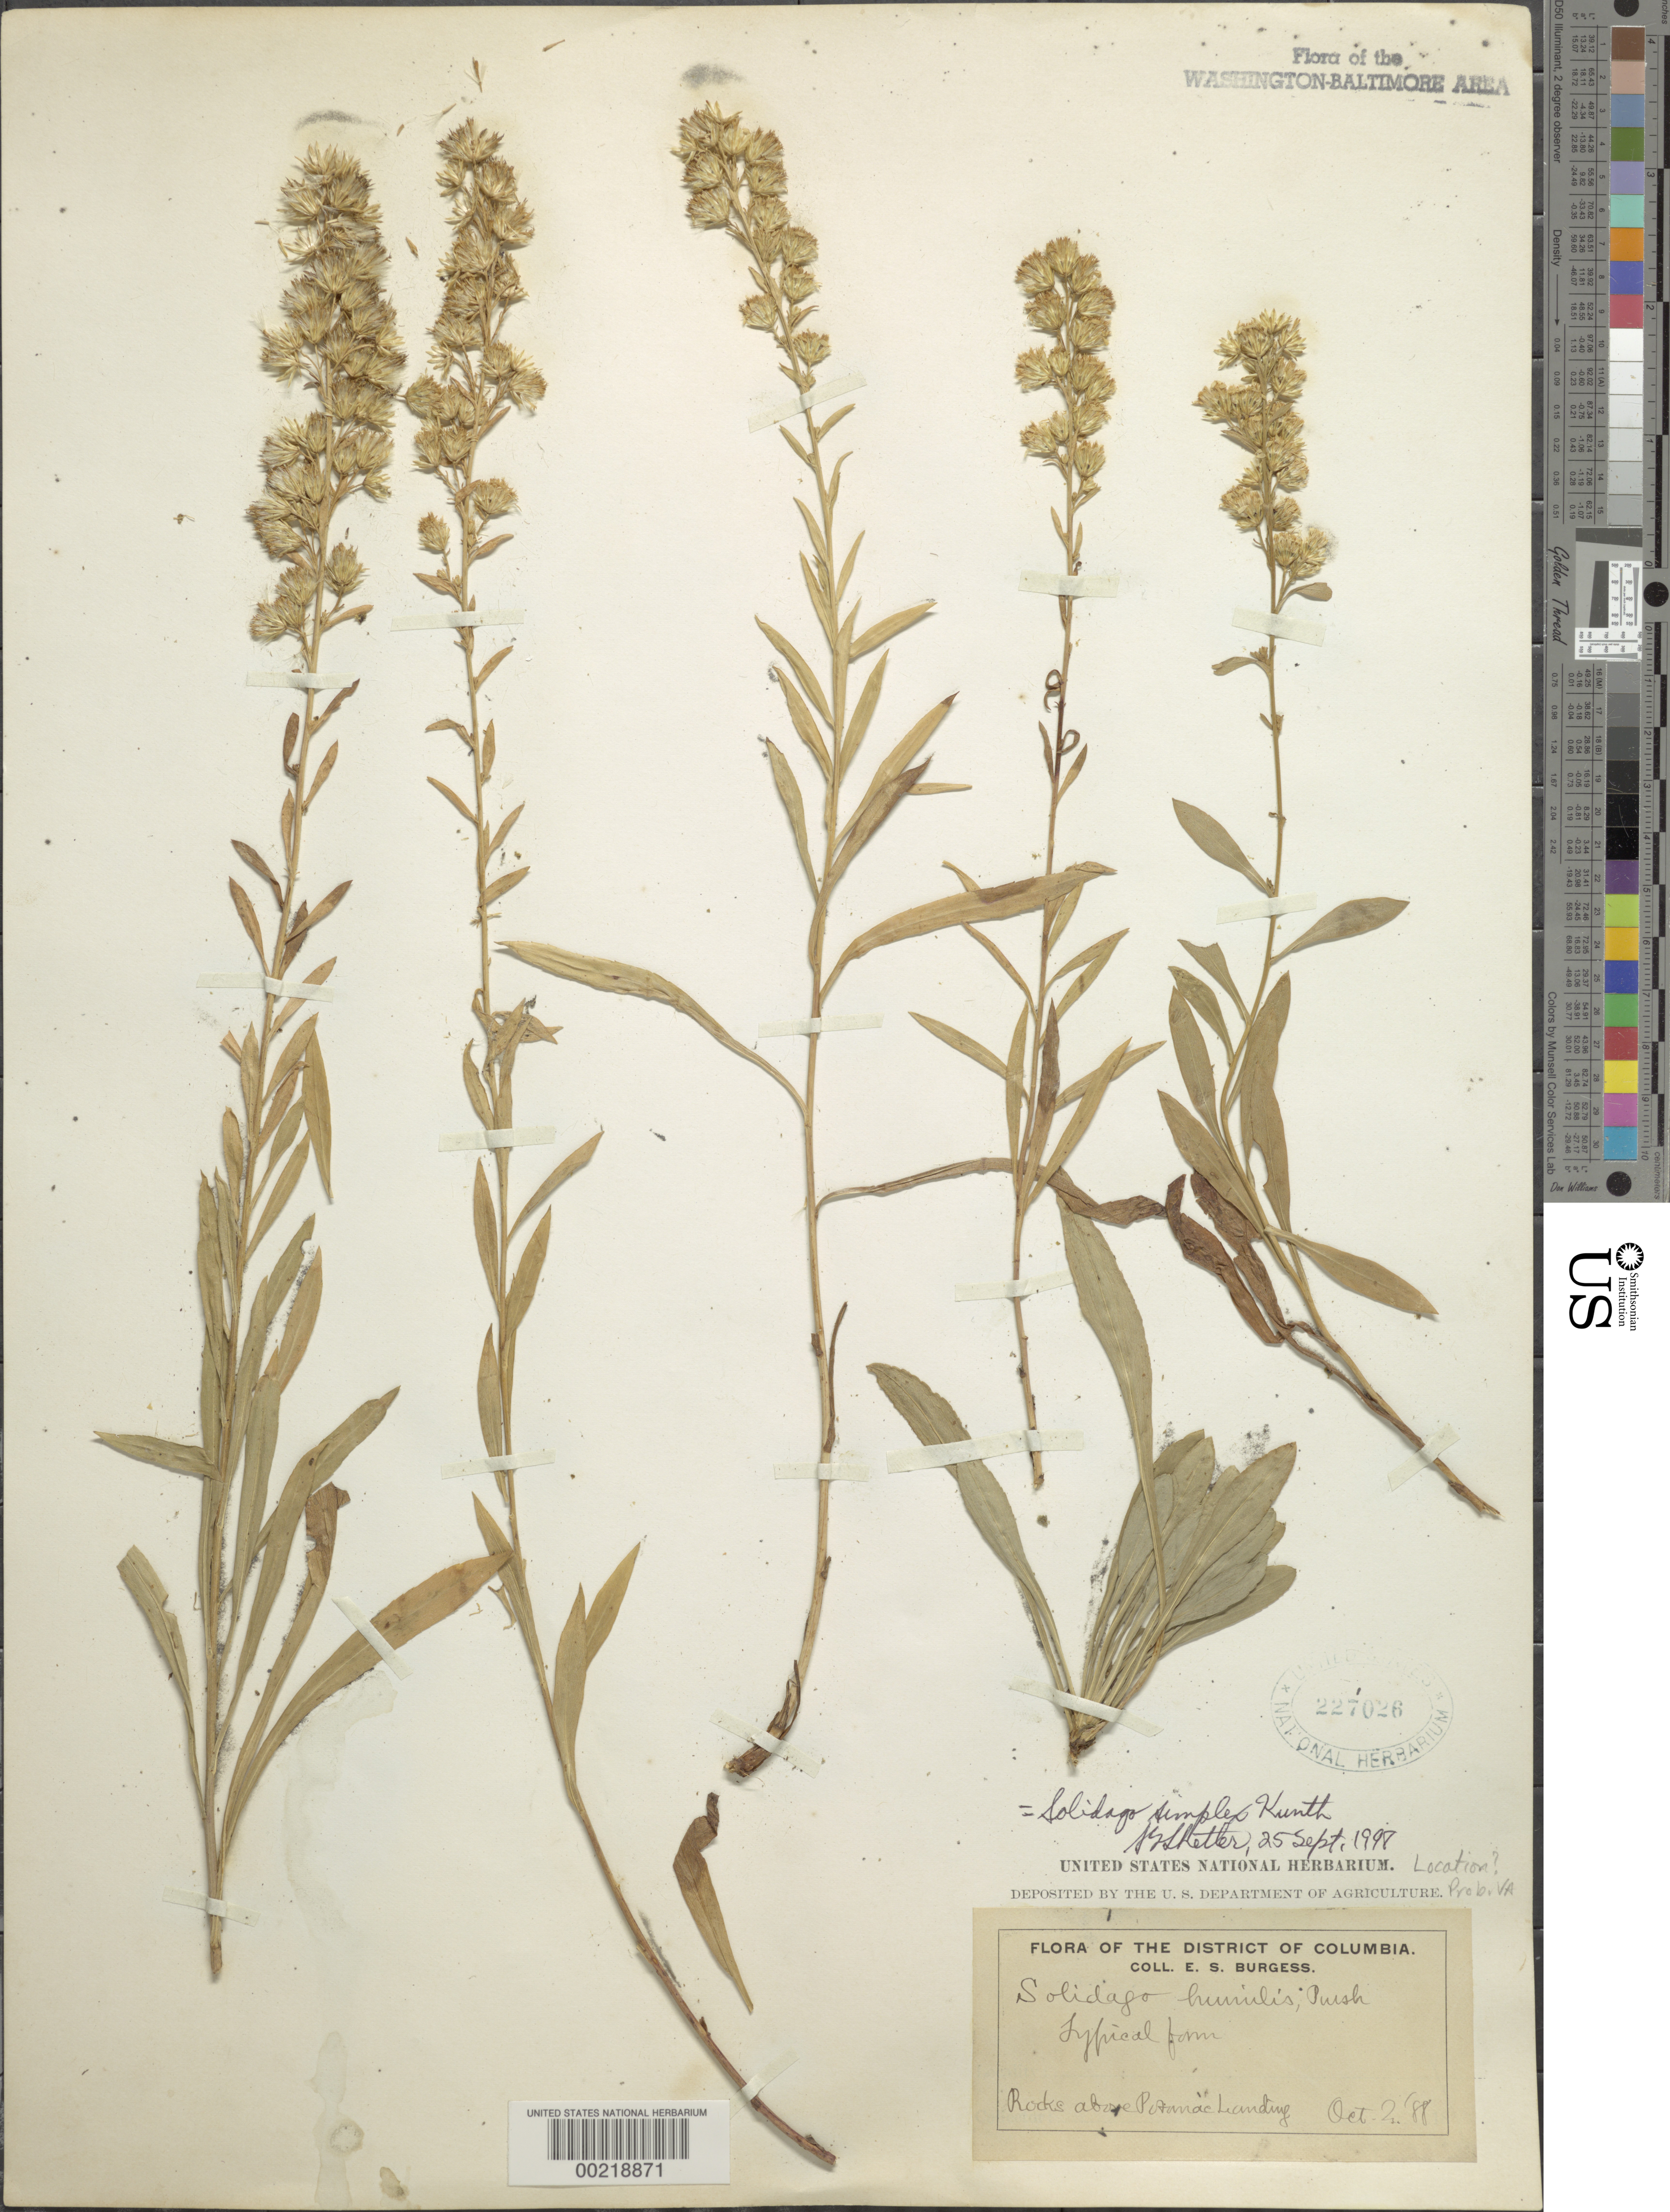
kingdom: Plantae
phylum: Tracheophyta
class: Magnoliopsida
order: Asterales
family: Asteraceae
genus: Solidago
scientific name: Solidago simplex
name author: Kunth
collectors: E. Burgess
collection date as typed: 02 Oct 1888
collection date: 1888-10-02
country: United States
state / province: Virginia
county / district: Arlington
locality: Above Potomac Landing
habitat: Rocks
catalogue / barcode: US 227026